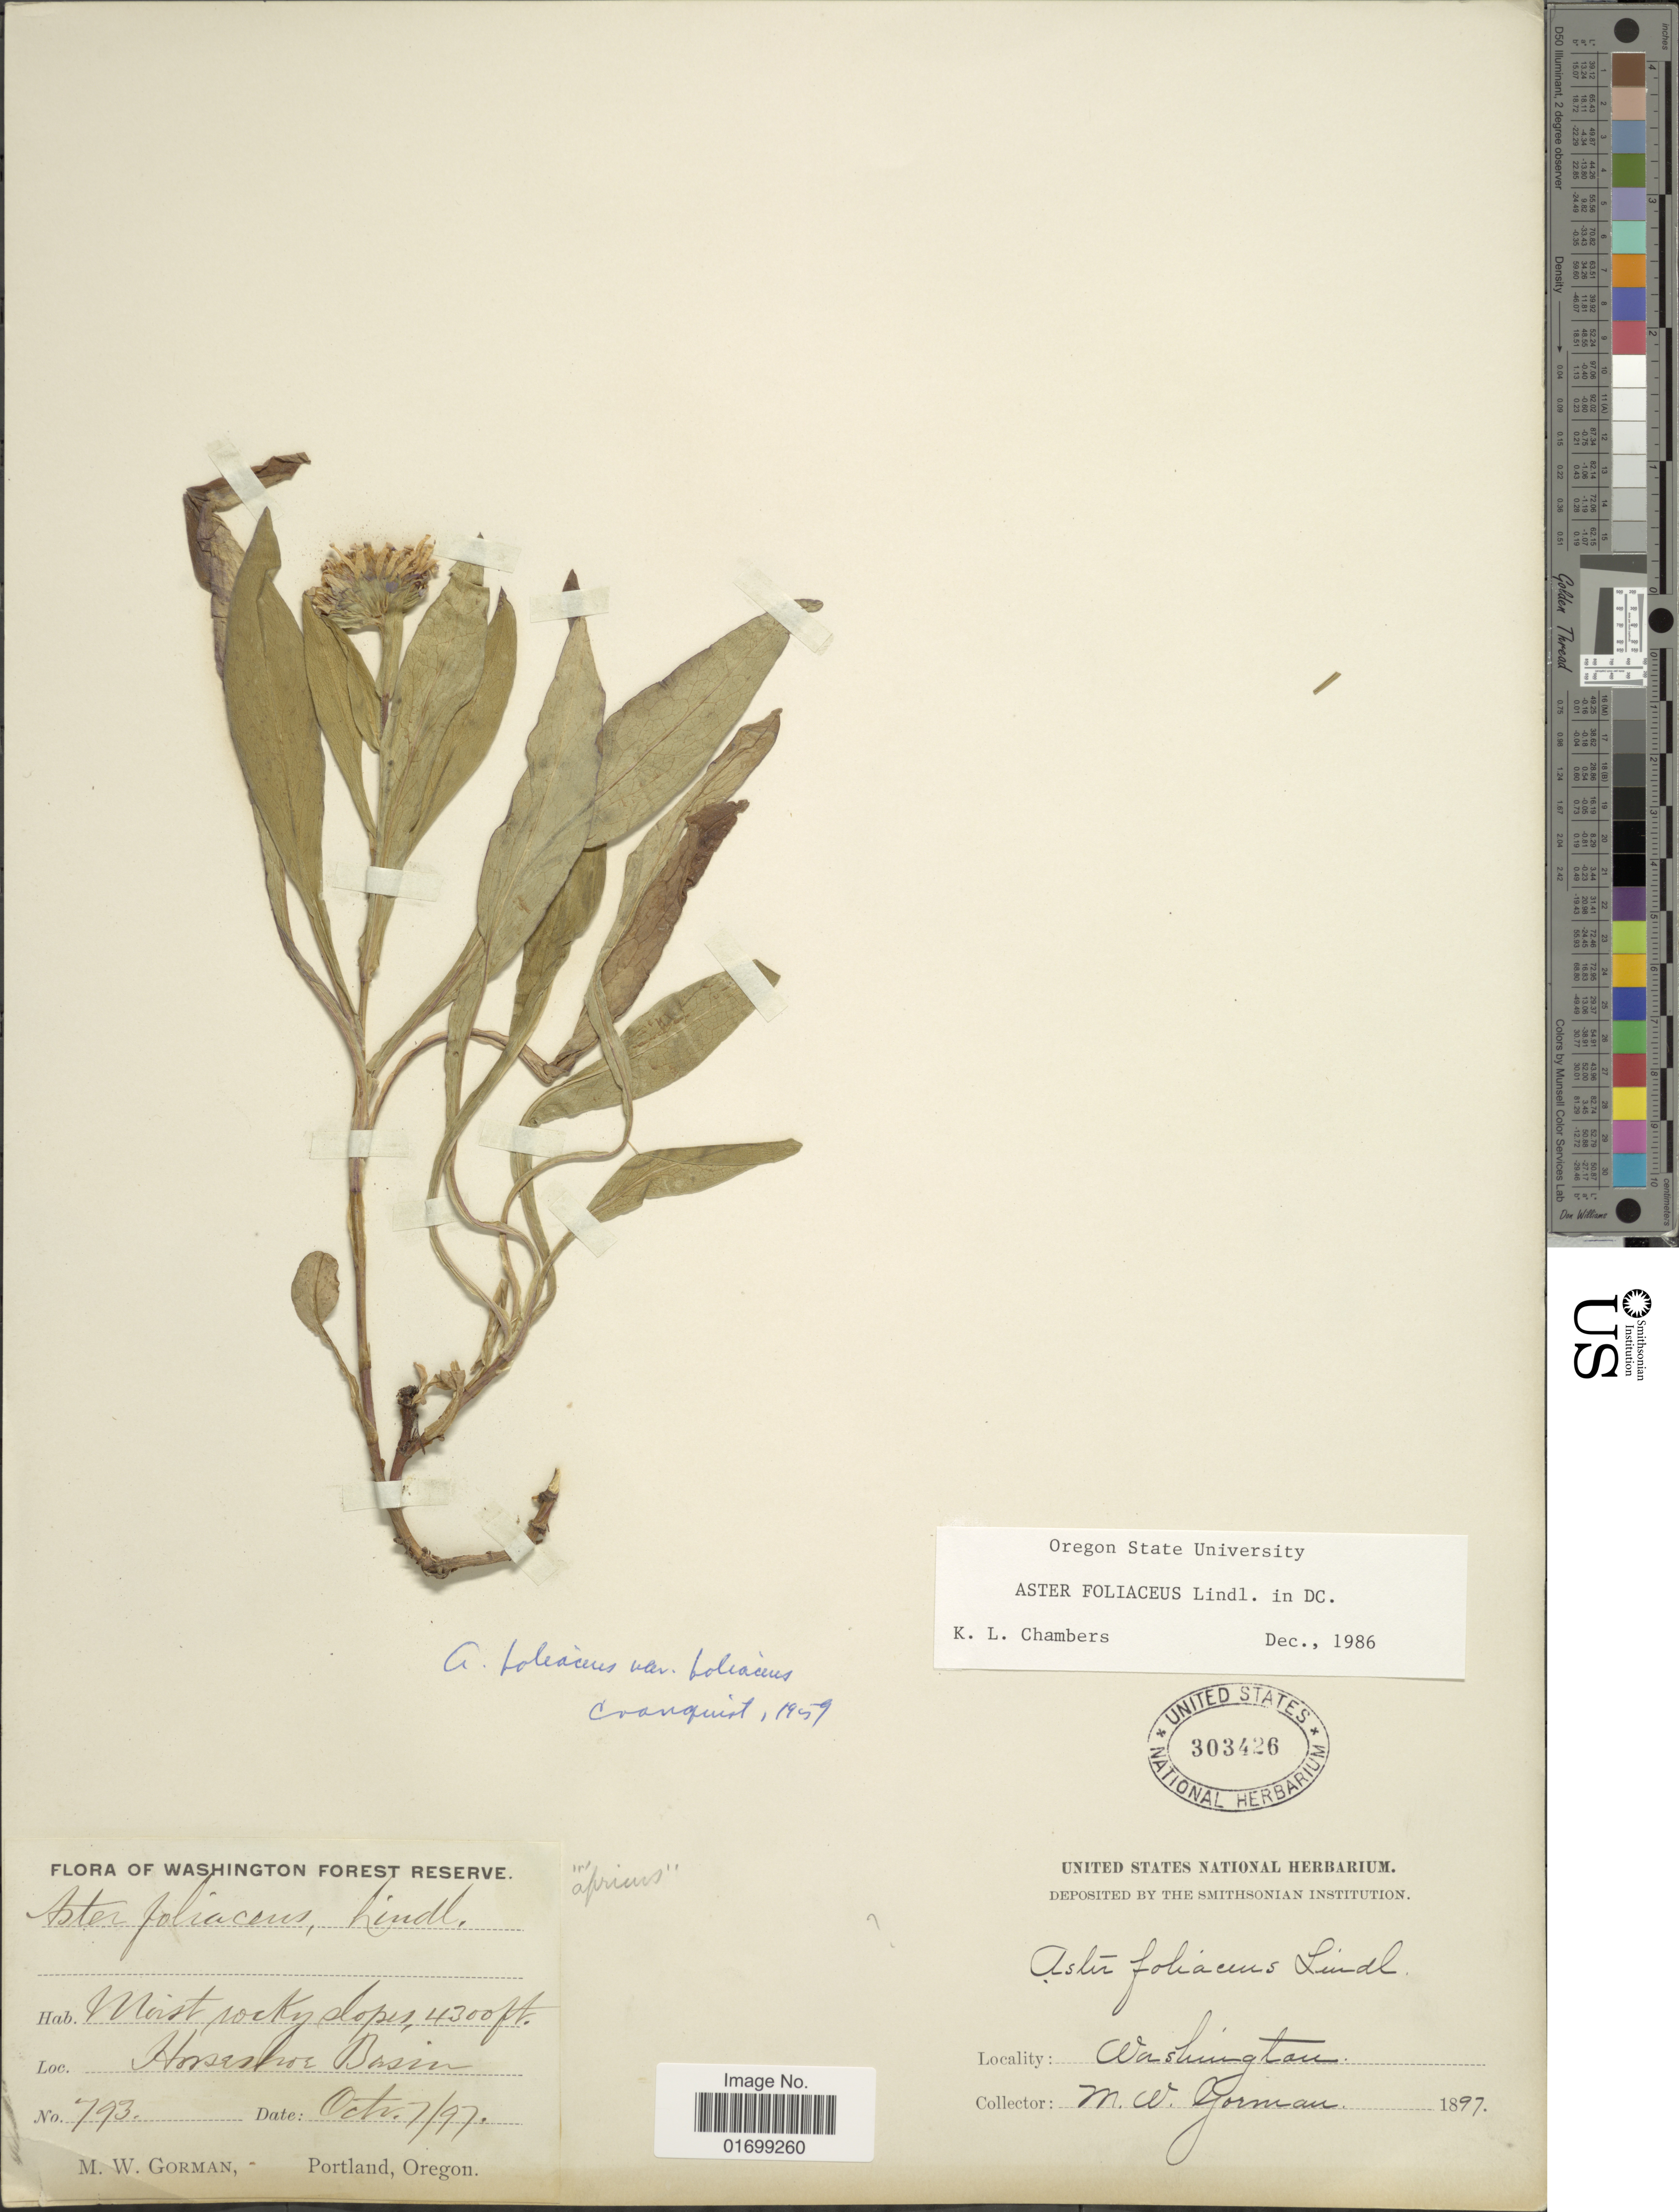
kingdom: Plantae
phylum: Tracheophyta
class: Magnoliopsida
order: Asterales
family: Asteraceae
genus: Symphyotrichum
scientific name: Symphyotrichum foliaceum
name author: (Lindl. ex DC.) G.L. Nesom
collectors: M. W. Gorman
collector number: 793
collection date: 1897-10-07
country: United States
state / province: Washington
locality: Washington Forest Reserve, Moist rocky slopes, Horseshore Basin.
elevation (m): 1311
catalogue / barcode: US 303426